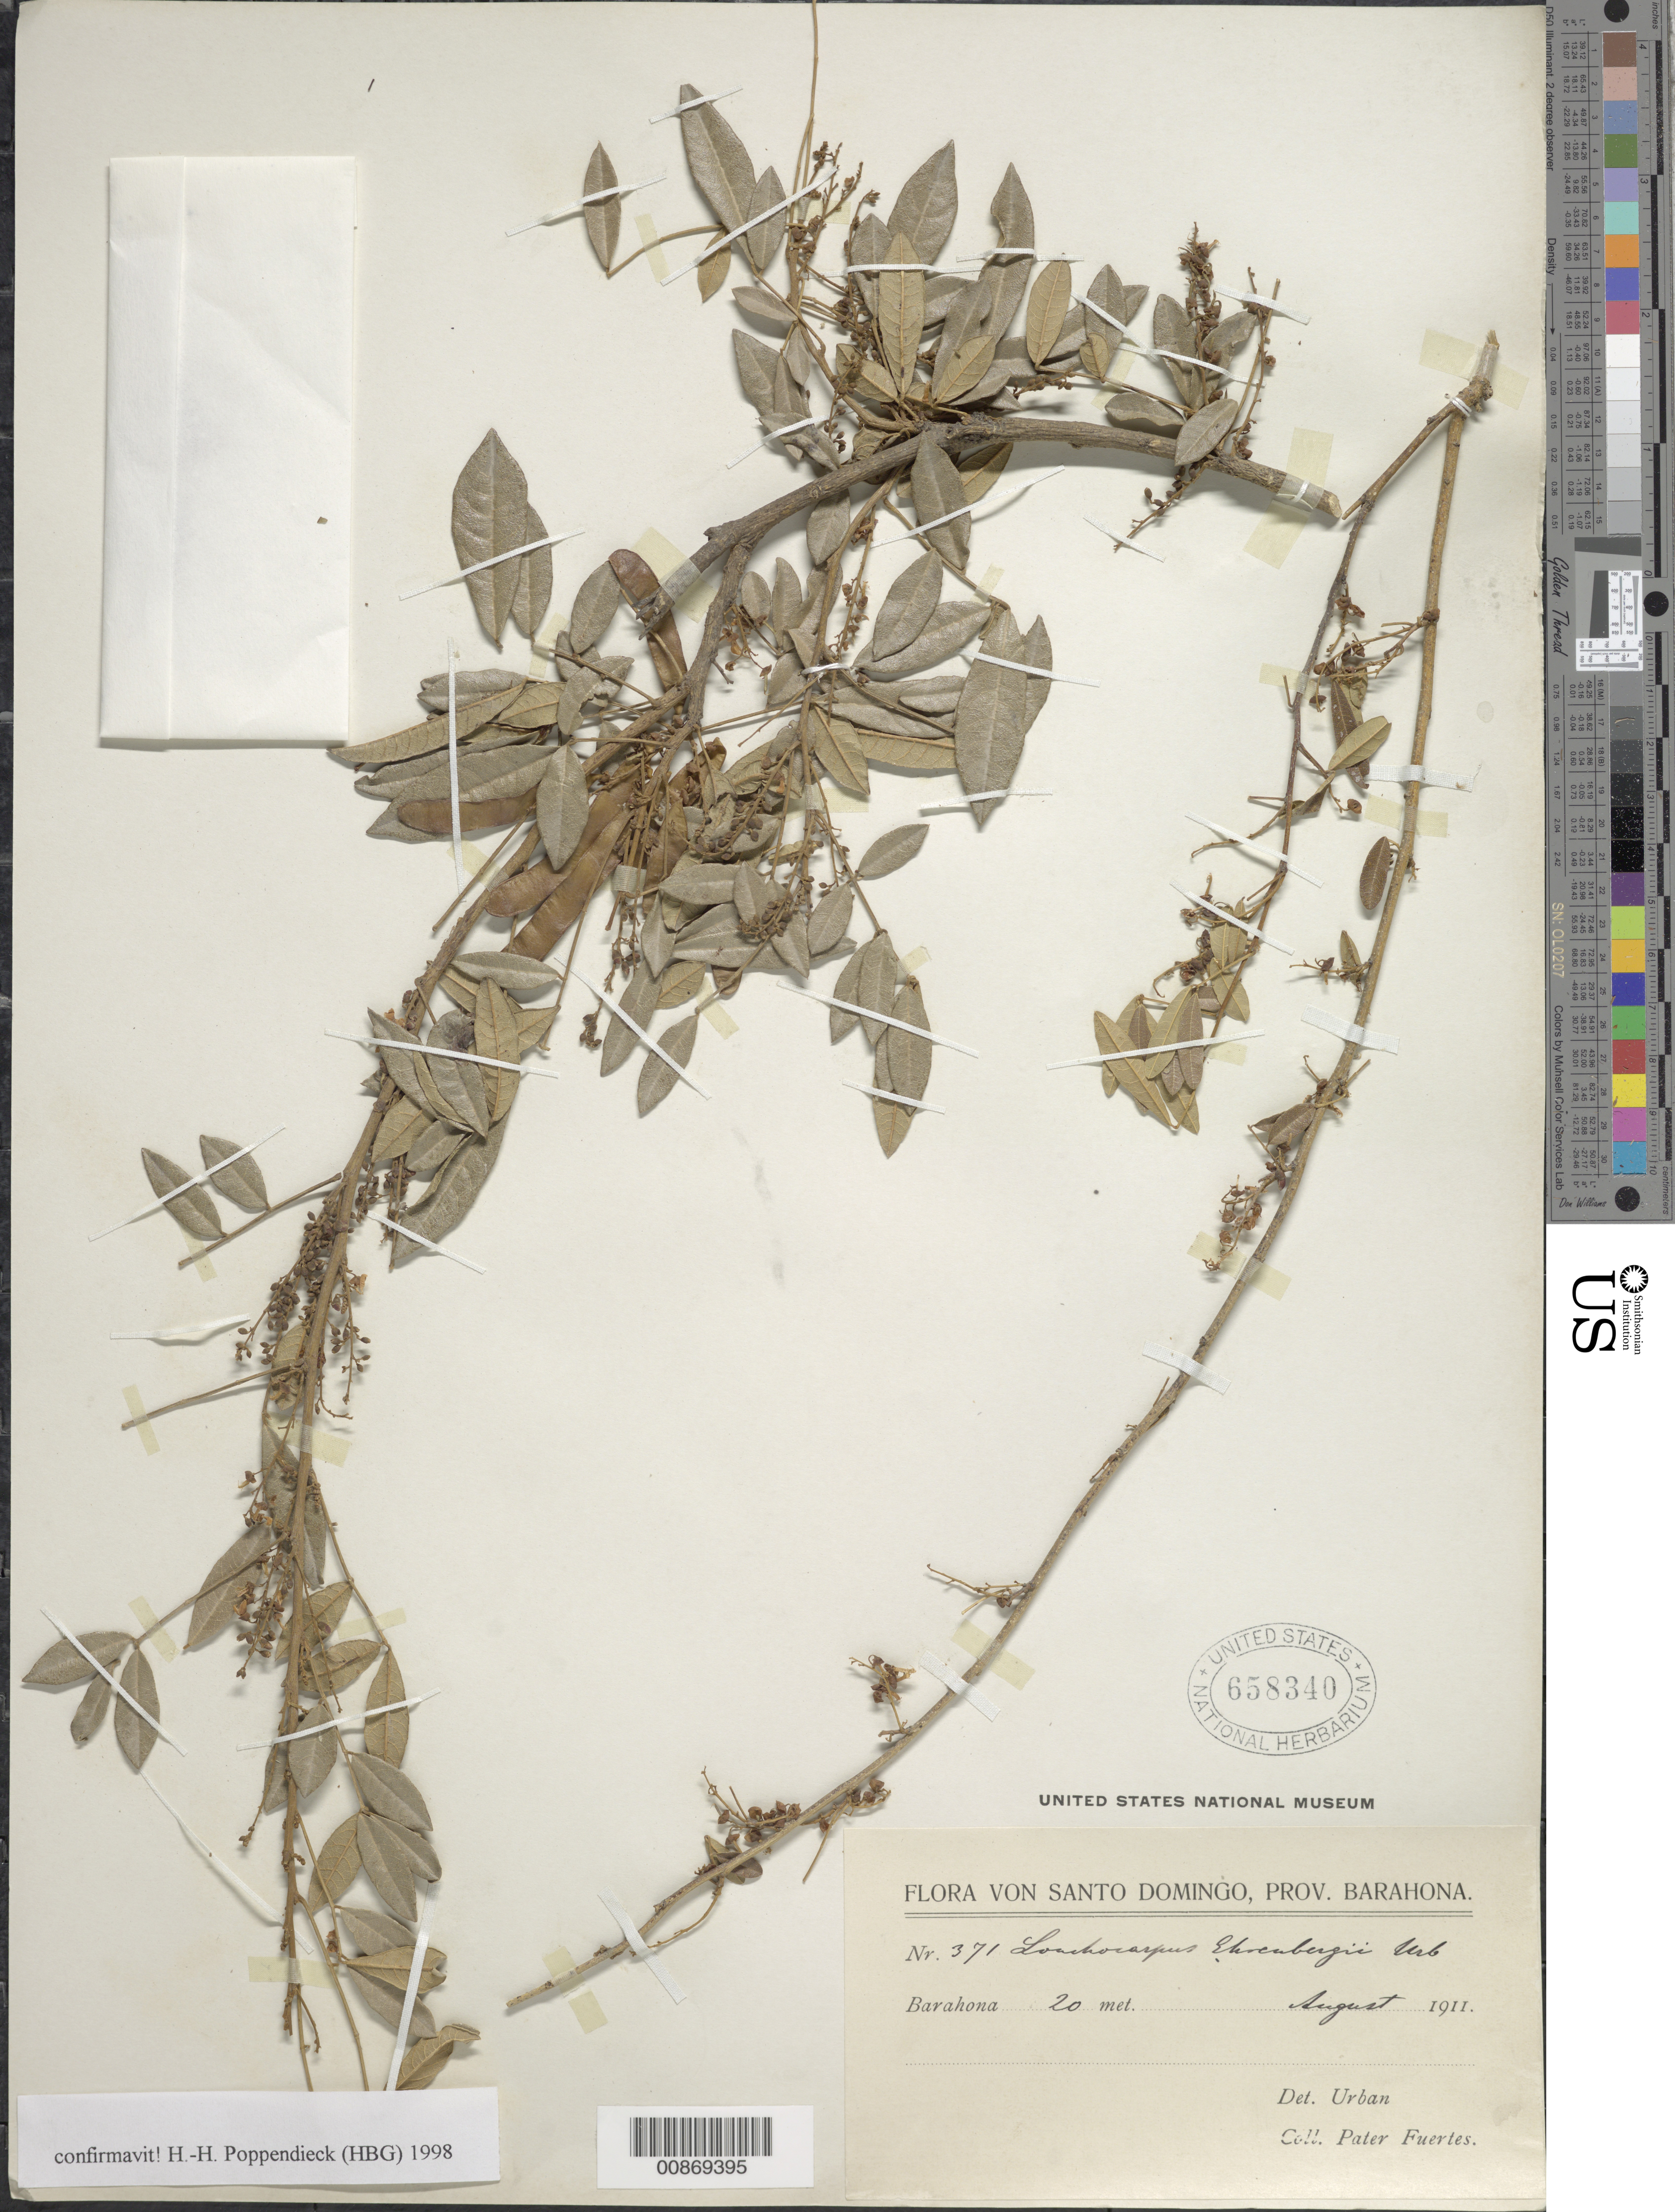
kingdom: Plantae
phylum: Tracheophyta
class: Magnoliopsida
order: Fabales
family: Fabaceae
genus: Lonchocarpus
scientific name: Lonchocarpus ehrenbergii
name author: Urb.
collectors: M. D. Fuertes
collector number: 371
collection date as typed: Aug 1911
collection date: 1911-08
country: Dominican Republic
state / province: Barahona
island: Hispaniola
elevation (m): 20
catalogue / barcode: US 658340